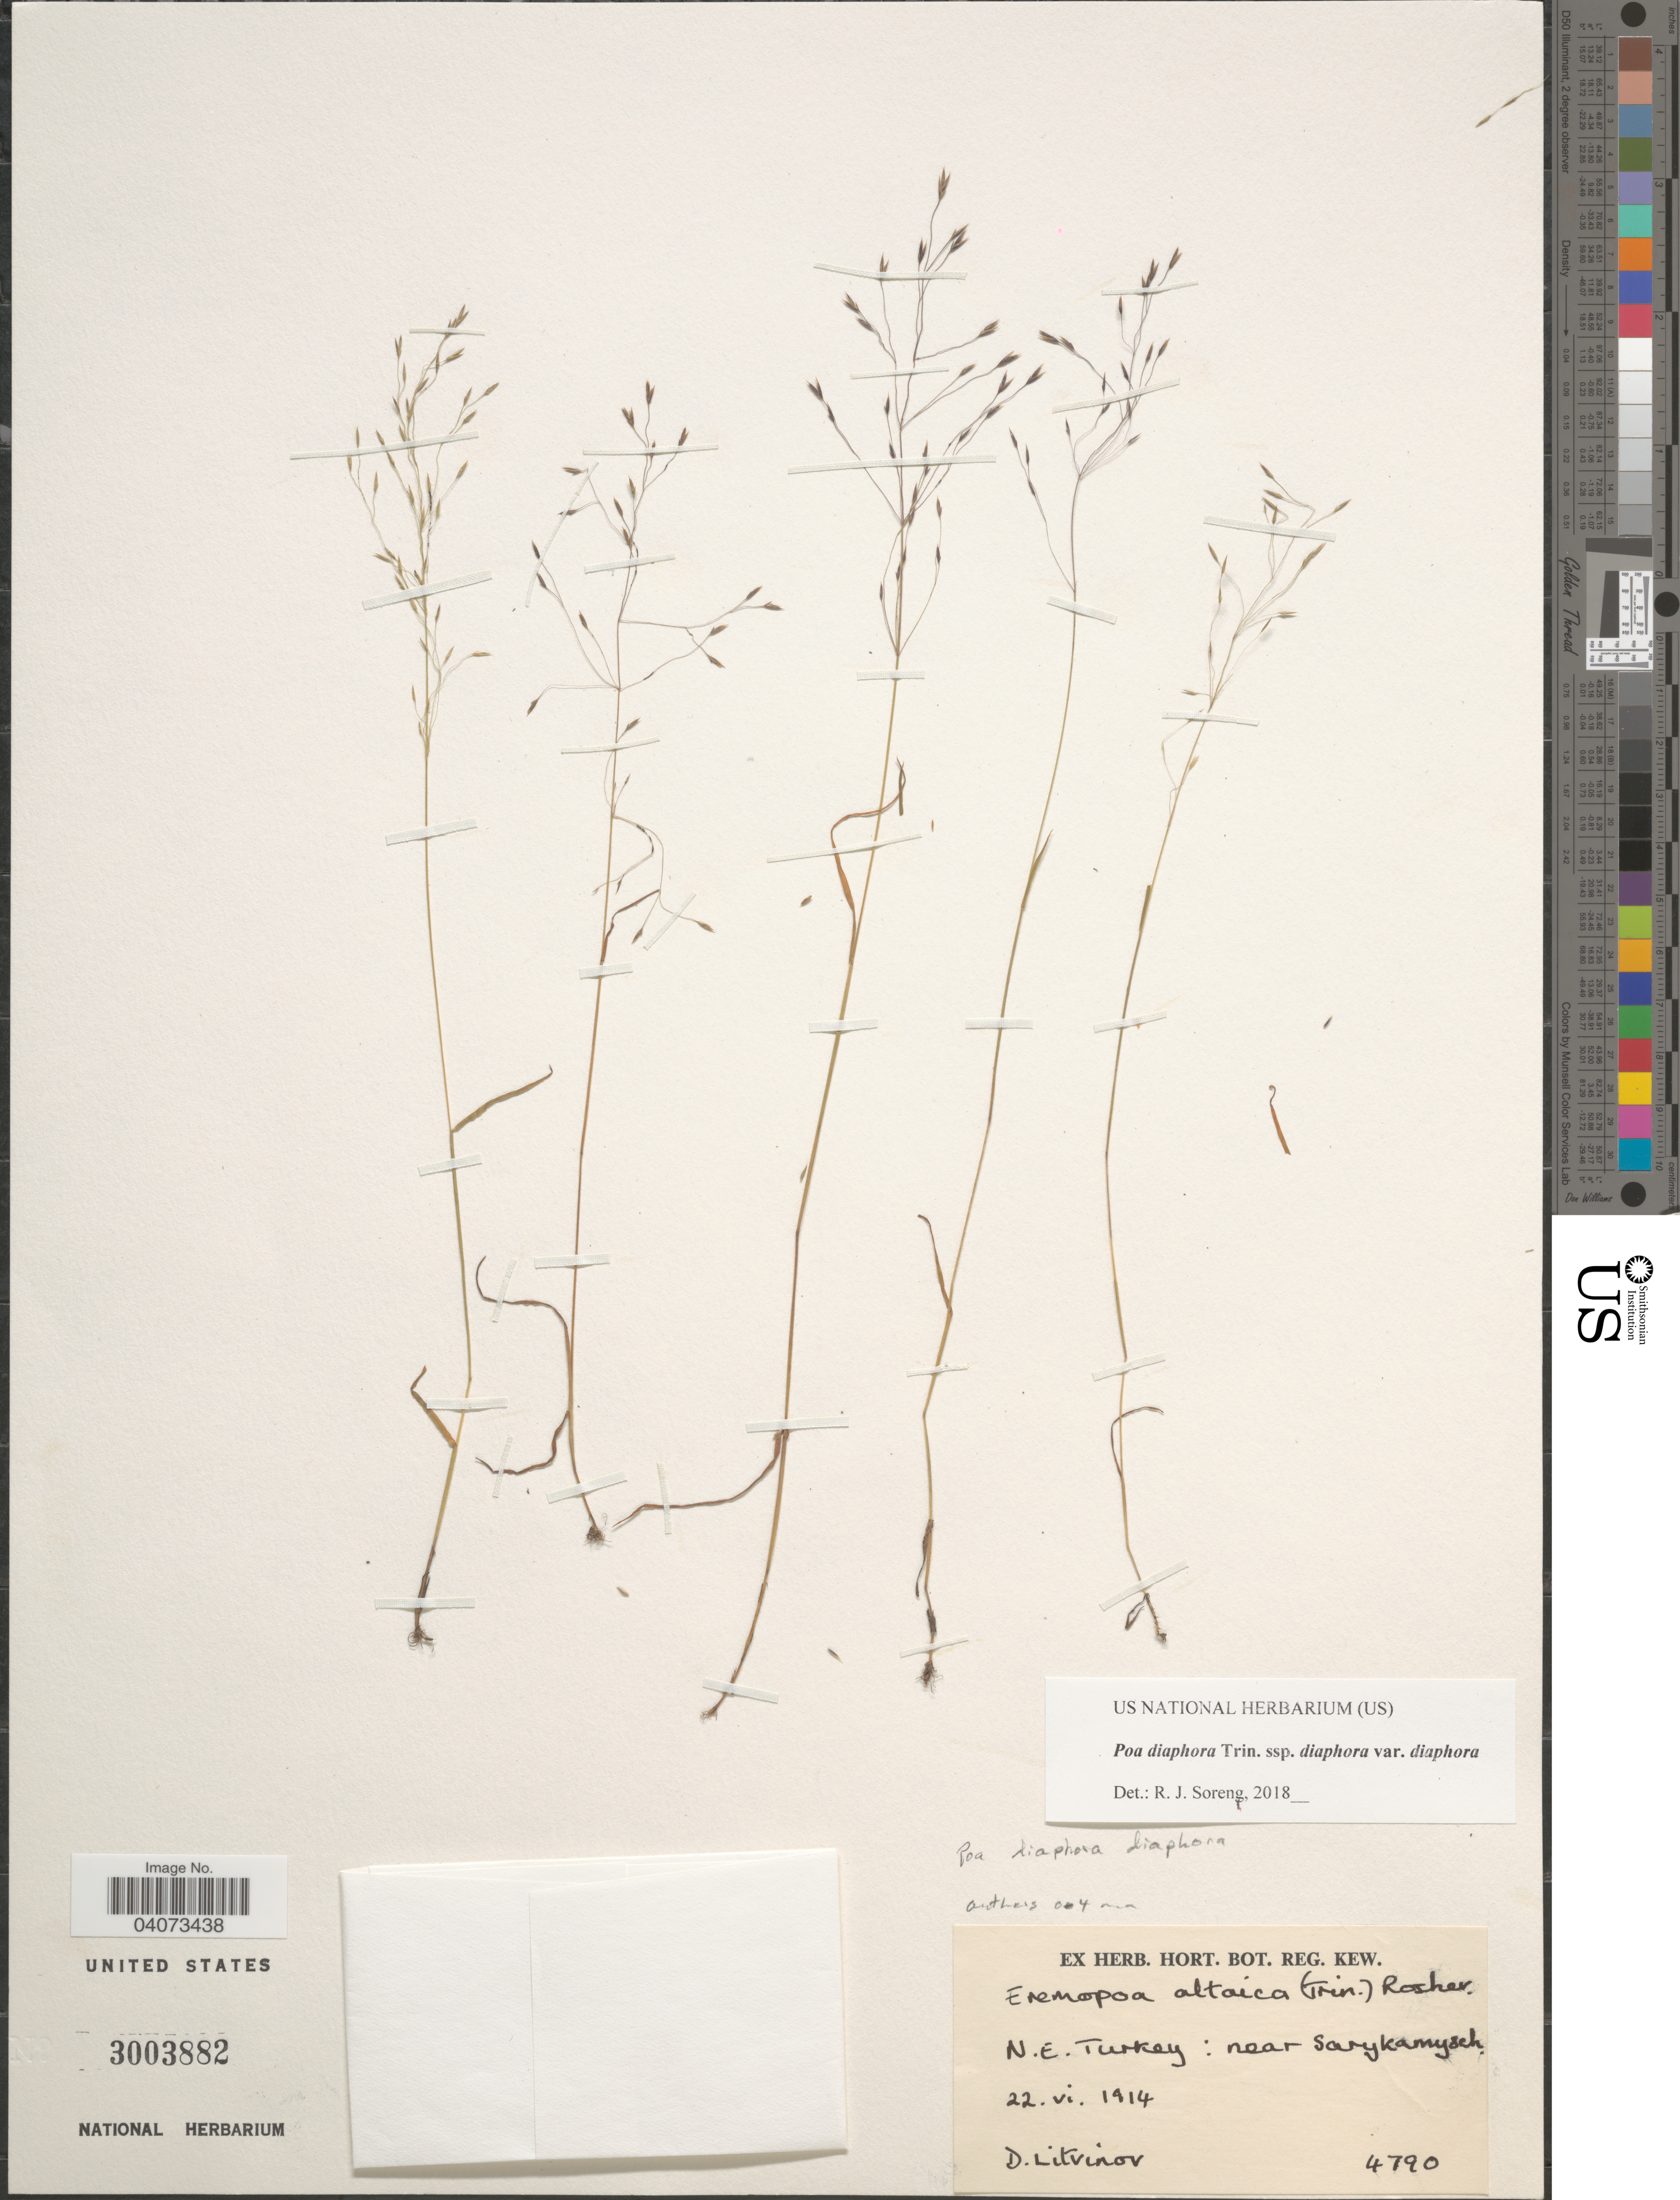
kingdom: Plantae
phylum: Tracheophyta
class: Liliopsida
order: Poales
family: Poaceae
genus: Poa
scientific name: Poa diaphora subsp. diaphora var. diaphora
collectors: D. Litvinov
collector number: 4790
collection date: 1914-06-22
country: Turkey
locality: N.E. Turkey: near Sarykamysch.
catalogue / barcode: US 3003882